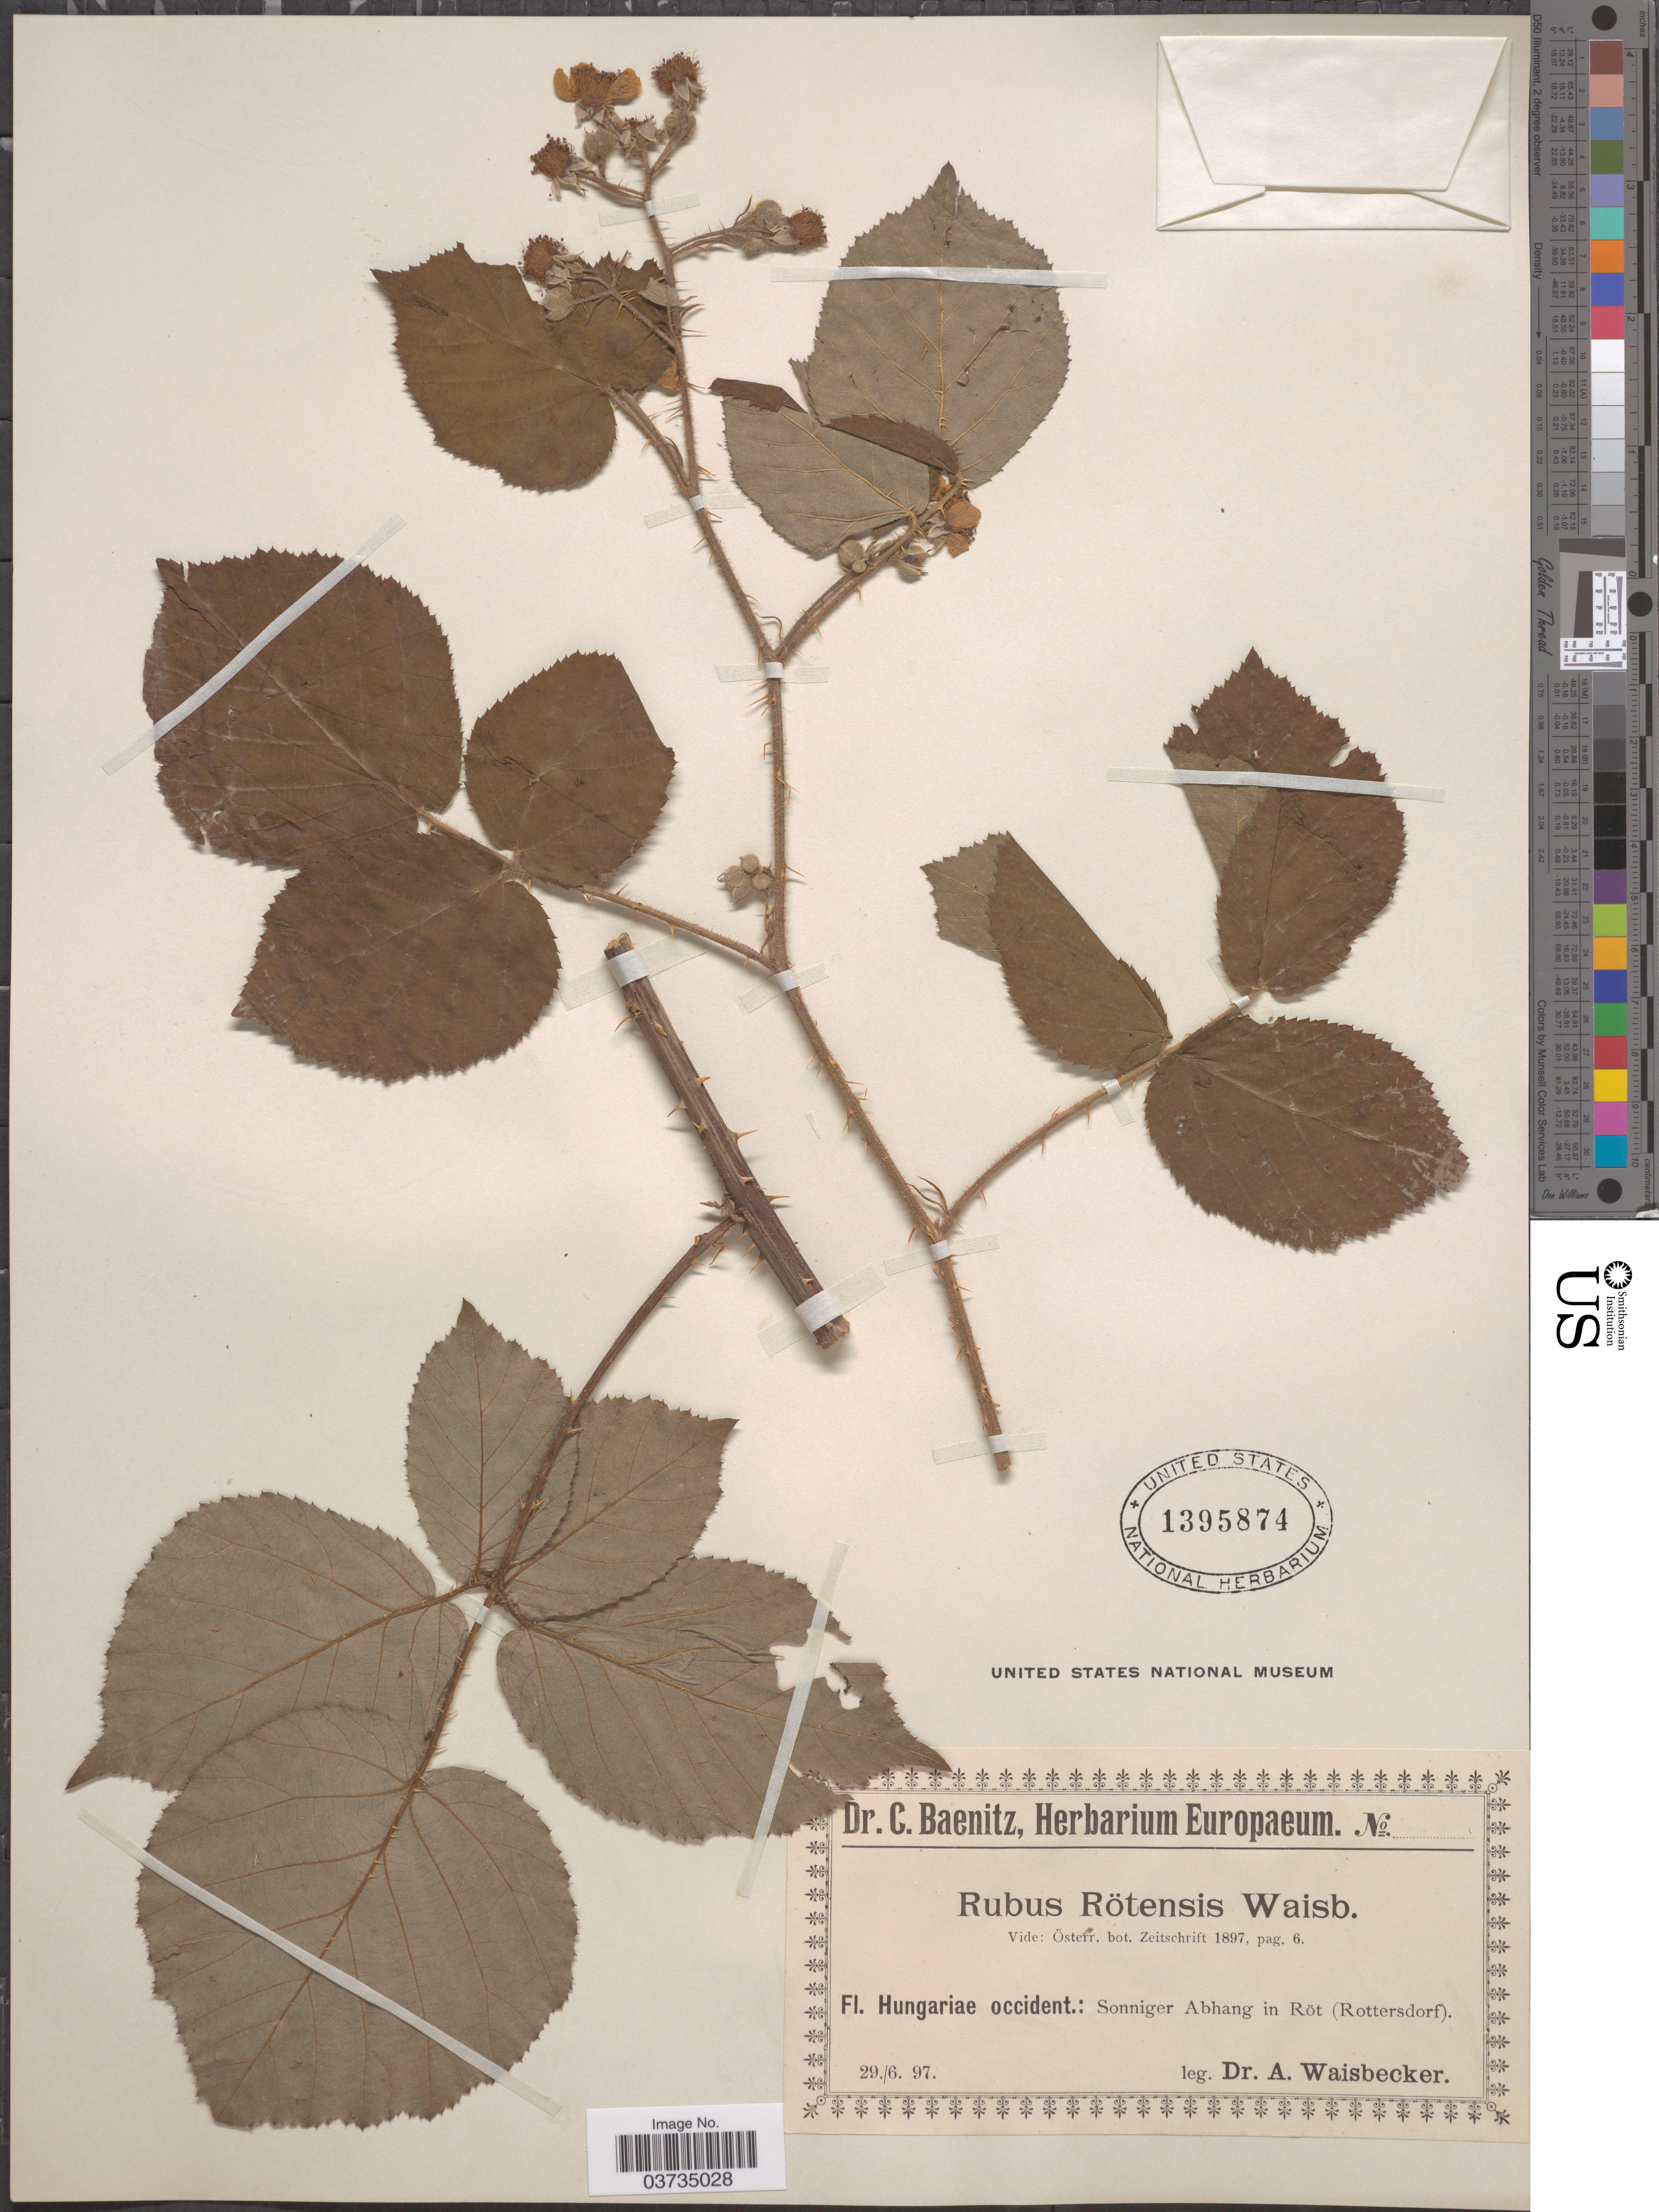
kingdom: Plantae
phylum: Tracheophyta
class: Magnoliopsida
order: Rosales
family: Rosaceae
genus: Rubus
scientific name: Rubus rotensis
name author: Kupcsok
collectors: A. Waisbecker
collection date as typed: Transcribed d/m/y: 29/6/97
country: Hungary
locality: Hungariae occident.: Sonniger Abhang in Röt (Rottersdorf).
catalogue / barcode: US 1395874